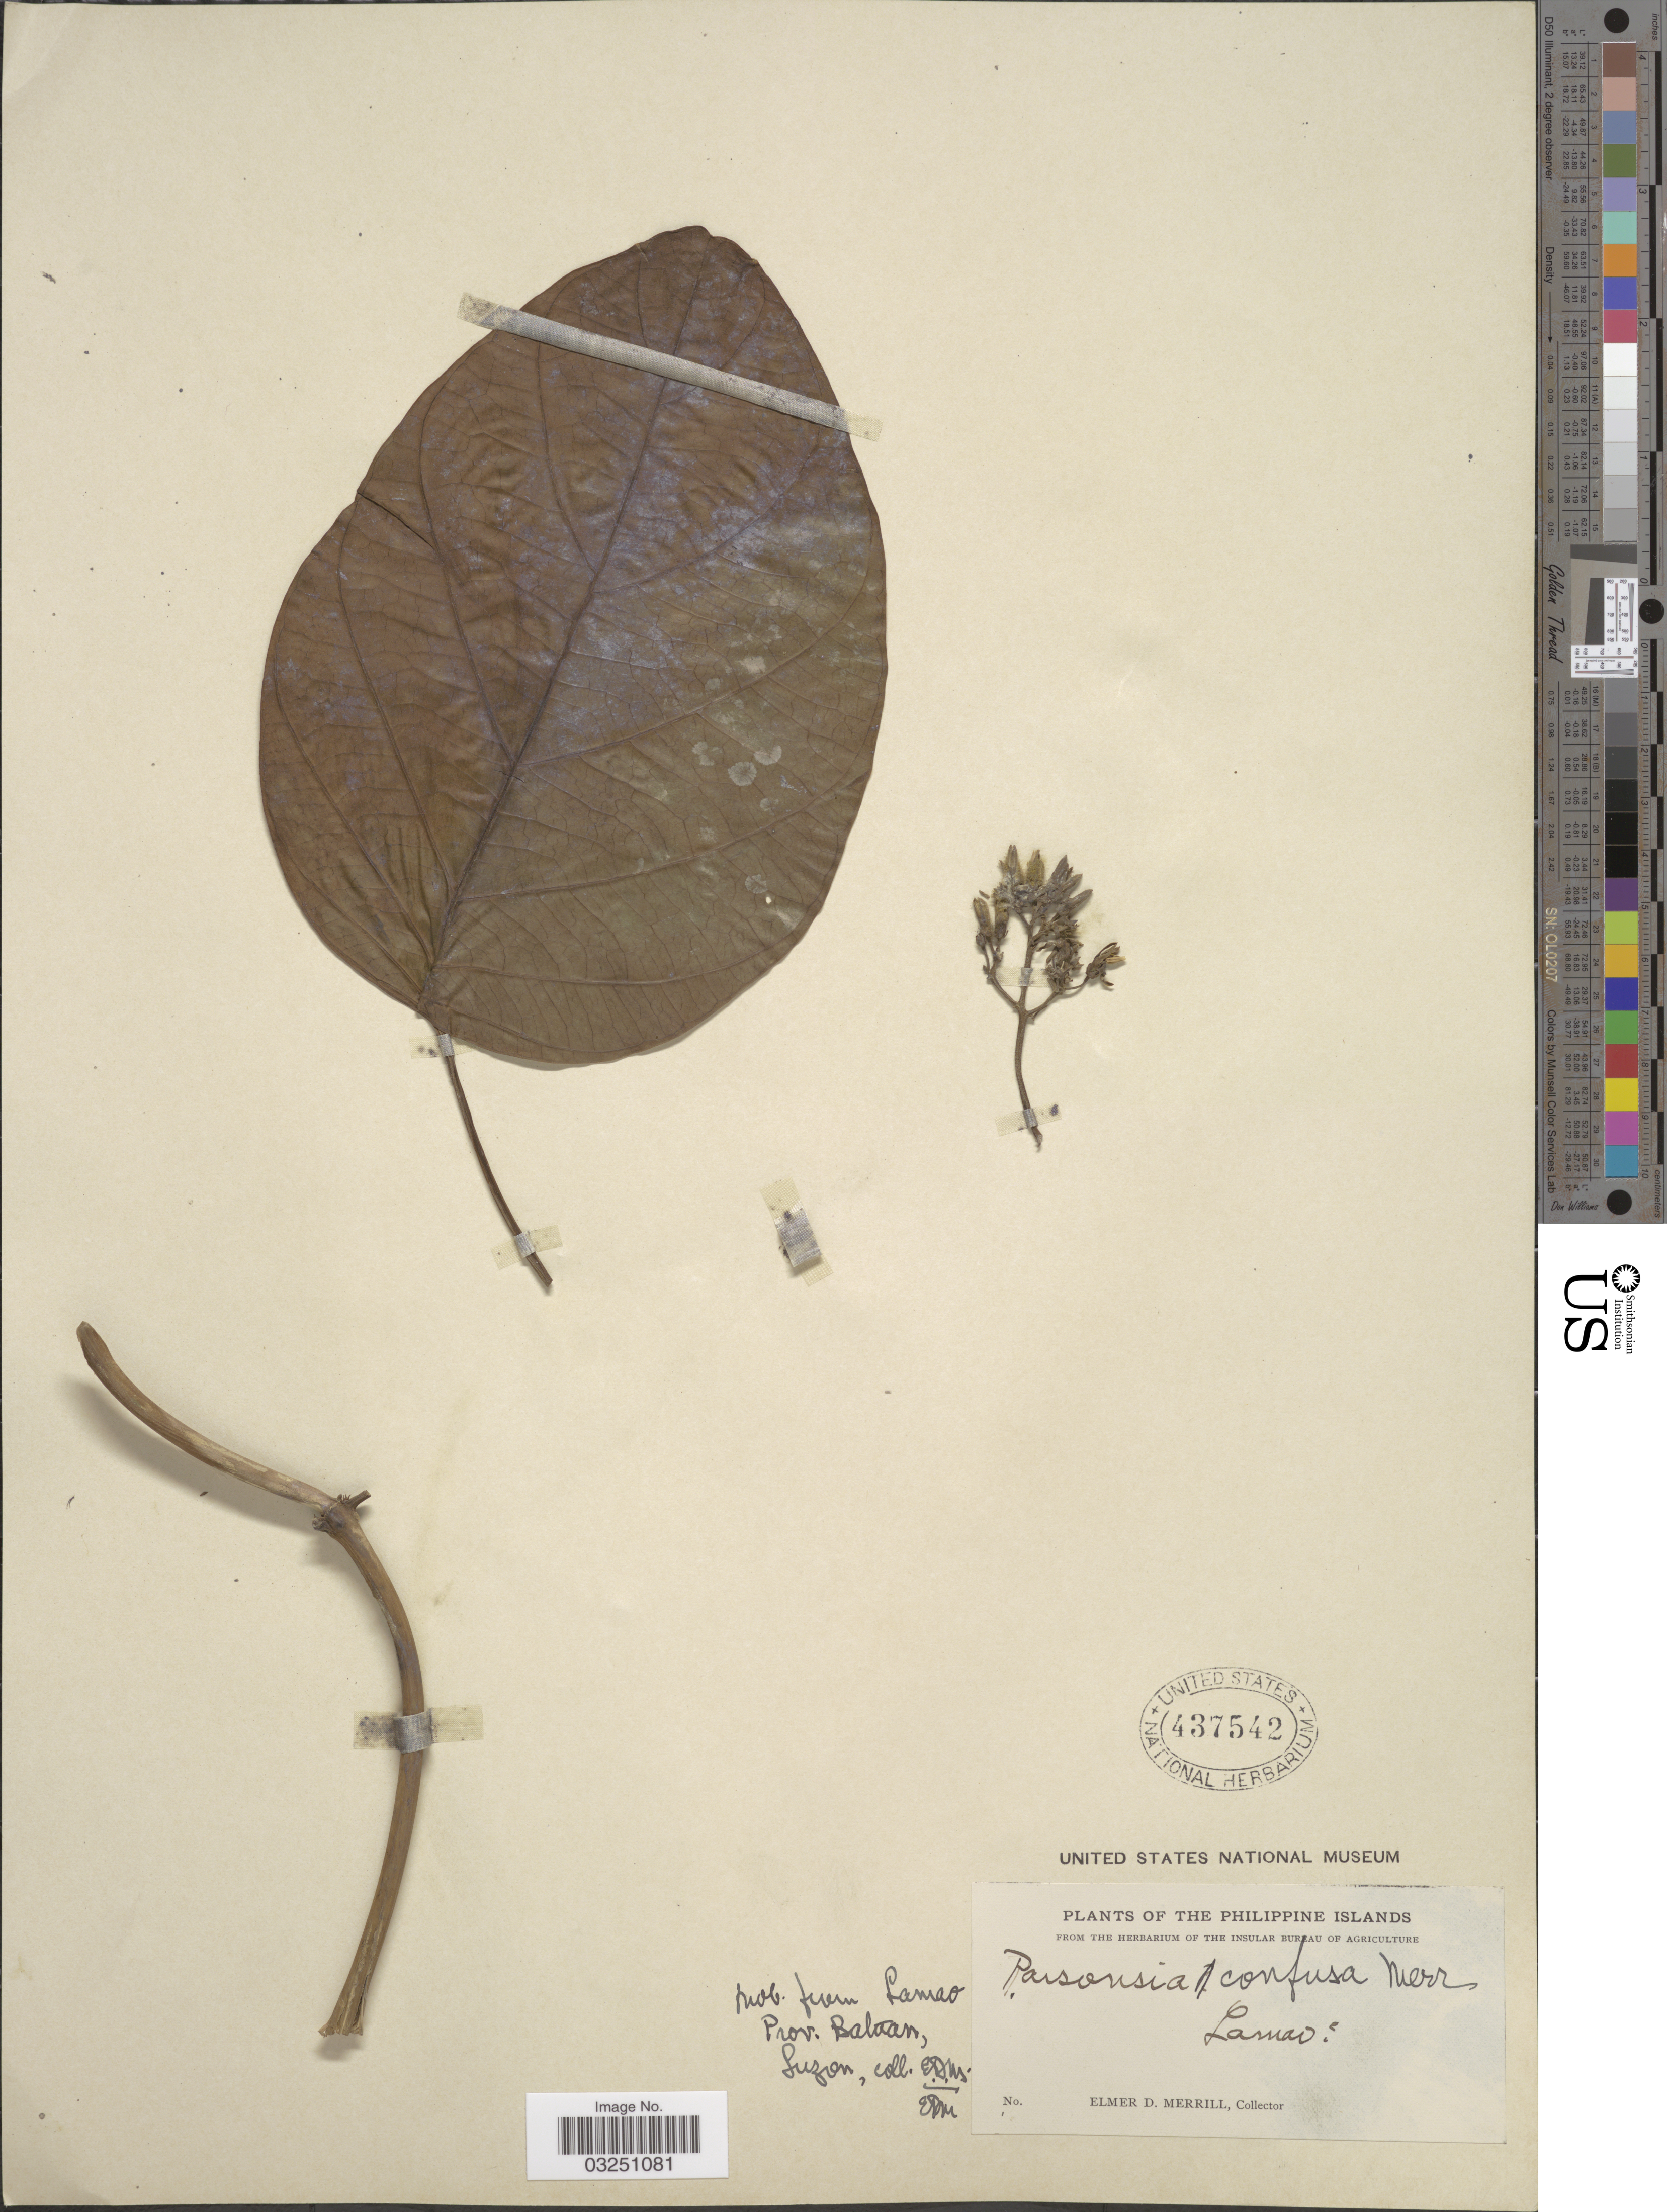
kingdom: Plantae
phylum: Tracheophyta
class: Magnoliopsida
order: Gentianales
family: Apocynaceae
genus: Parsonsia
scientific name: Parsonsia alboflavescens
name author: (Dennst.) Mabberley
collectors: E. D. Merrill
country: Philippines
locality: The Philippine Islands, Lamao, Prov. Bataan, Luzon.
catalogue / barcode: US 437542